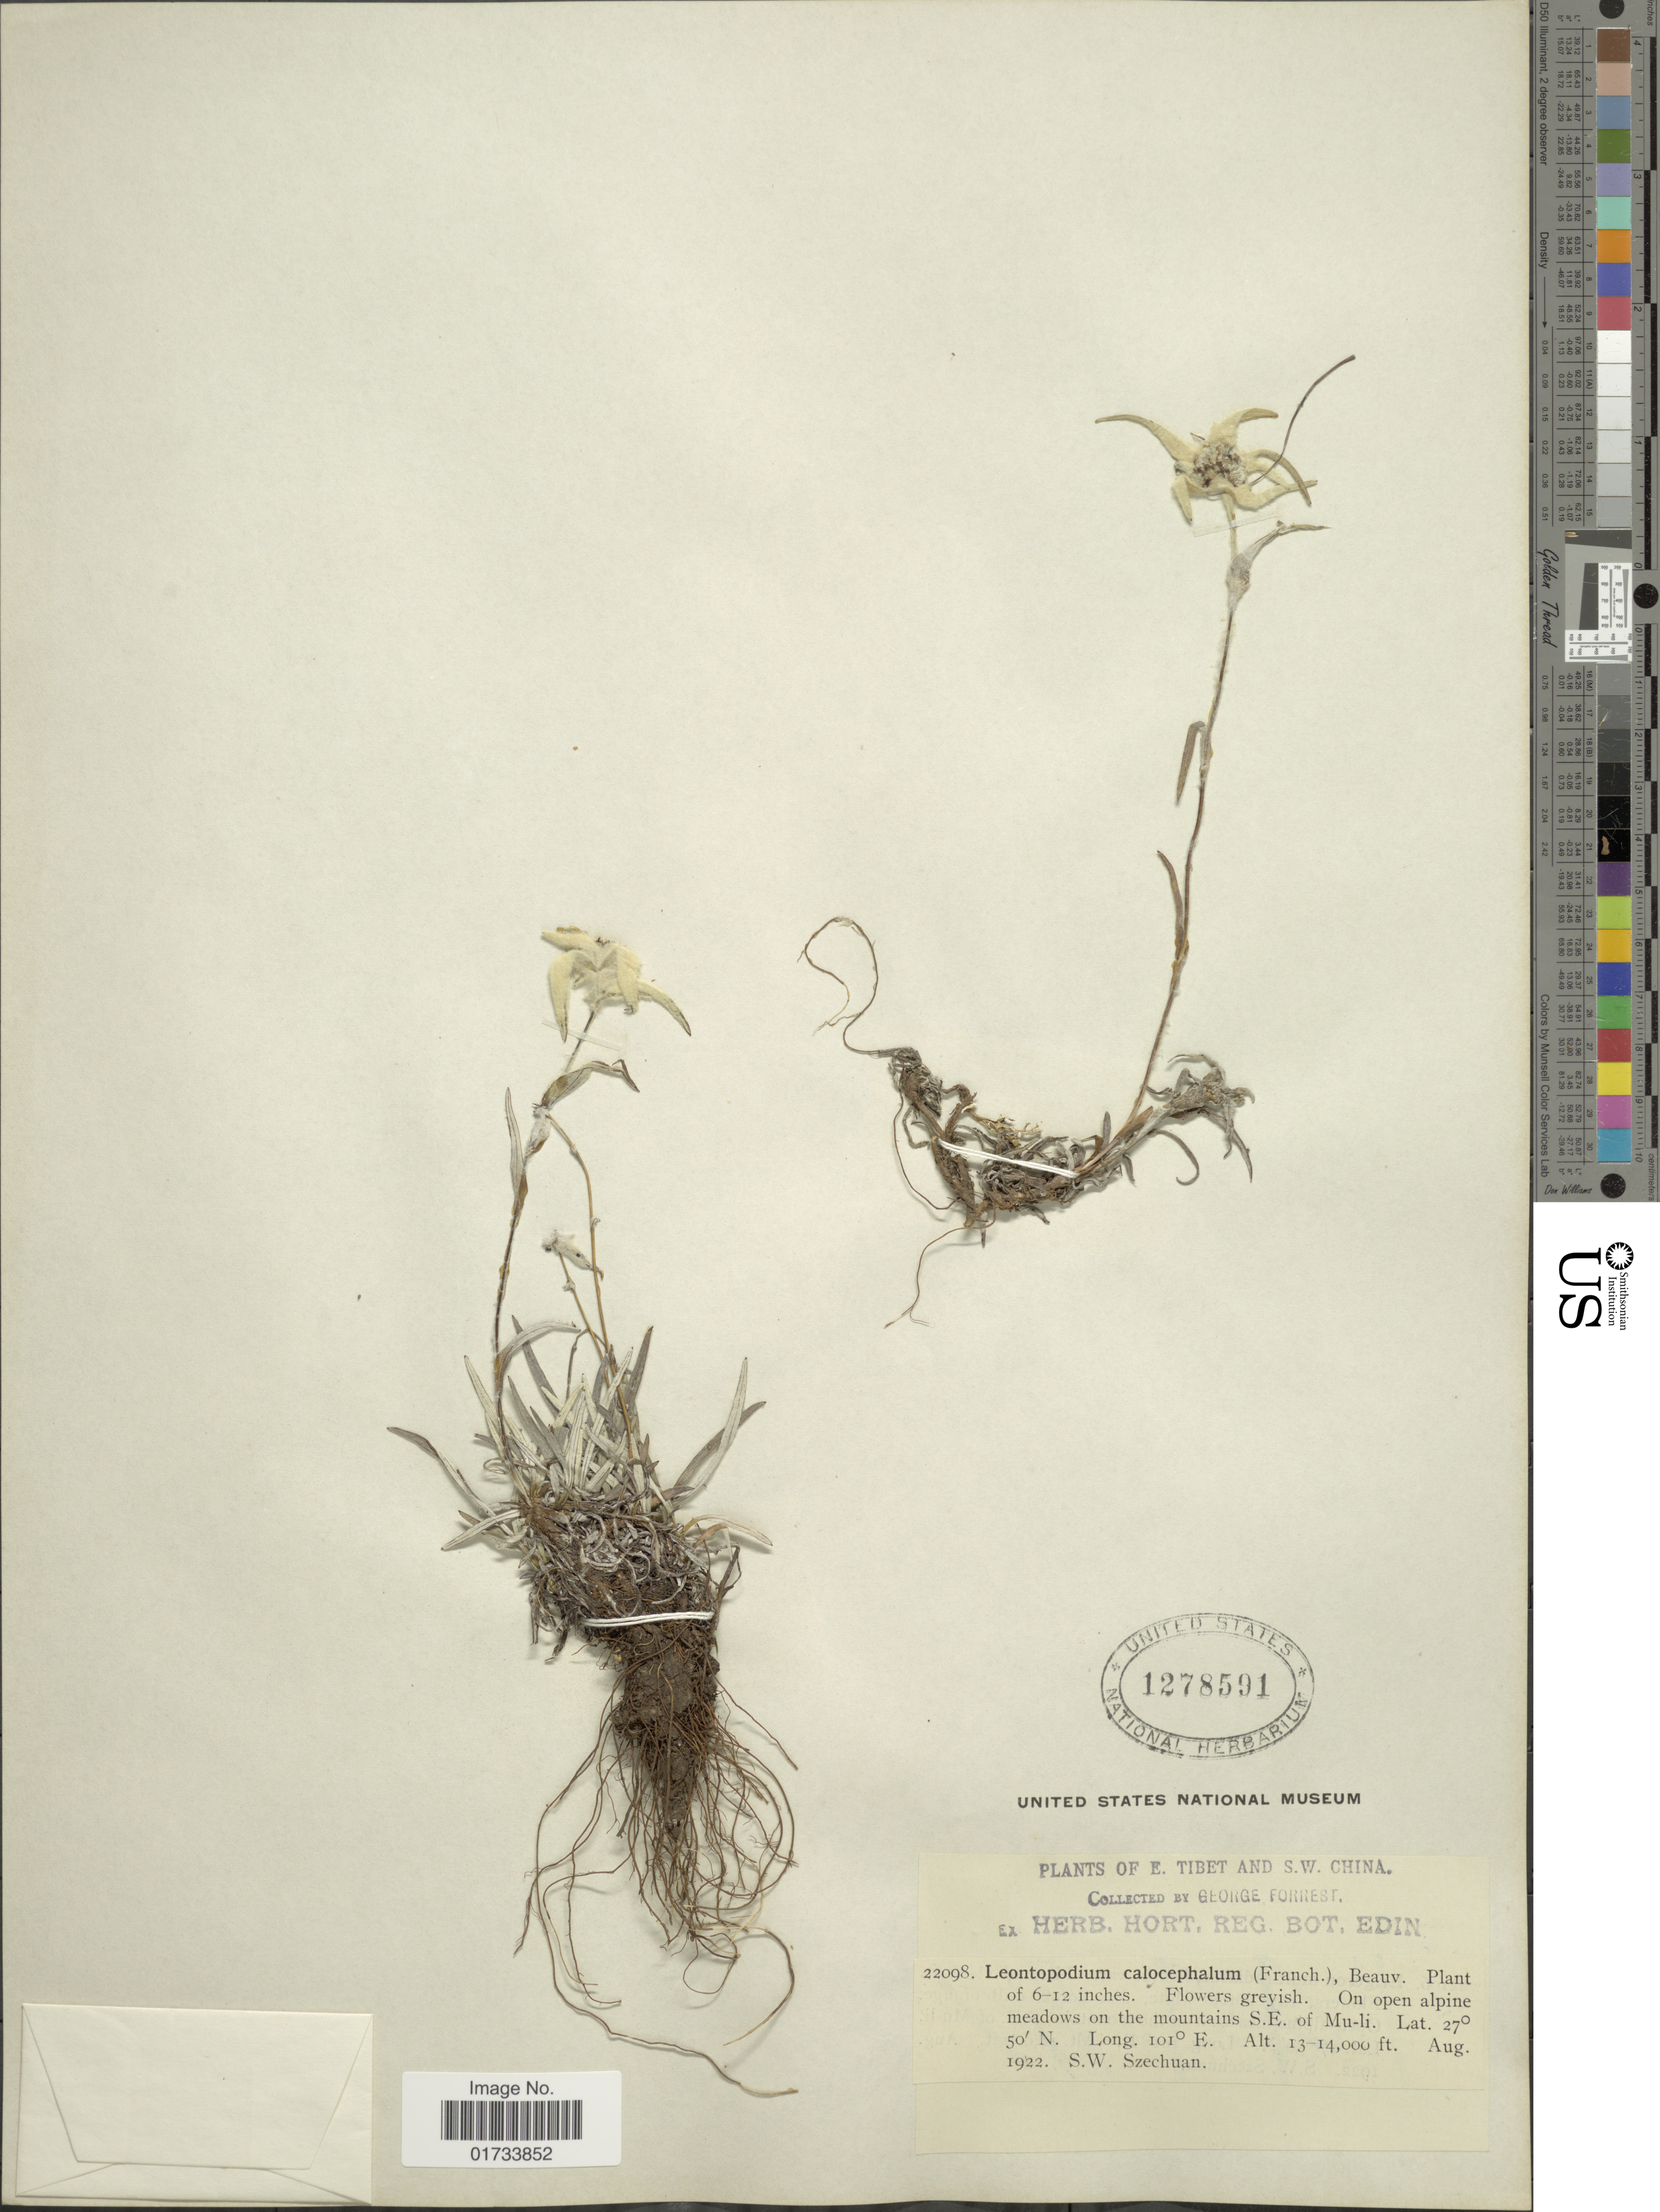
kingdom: Plantae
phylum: Tracheophyta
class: Magnoliopsida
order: Asterales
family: Asteraceae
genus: Leontopodium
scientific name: Leontopodium calocephalum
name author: (Franch.) Beauverd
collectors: G. Forrest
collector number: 22098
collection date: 1922-08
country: China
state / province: Sichuan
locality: E. Tibet and S.W. China, on open alpine meadows on the mountains S.E. of Mu-li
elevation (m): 3962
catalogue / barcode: US 1278591